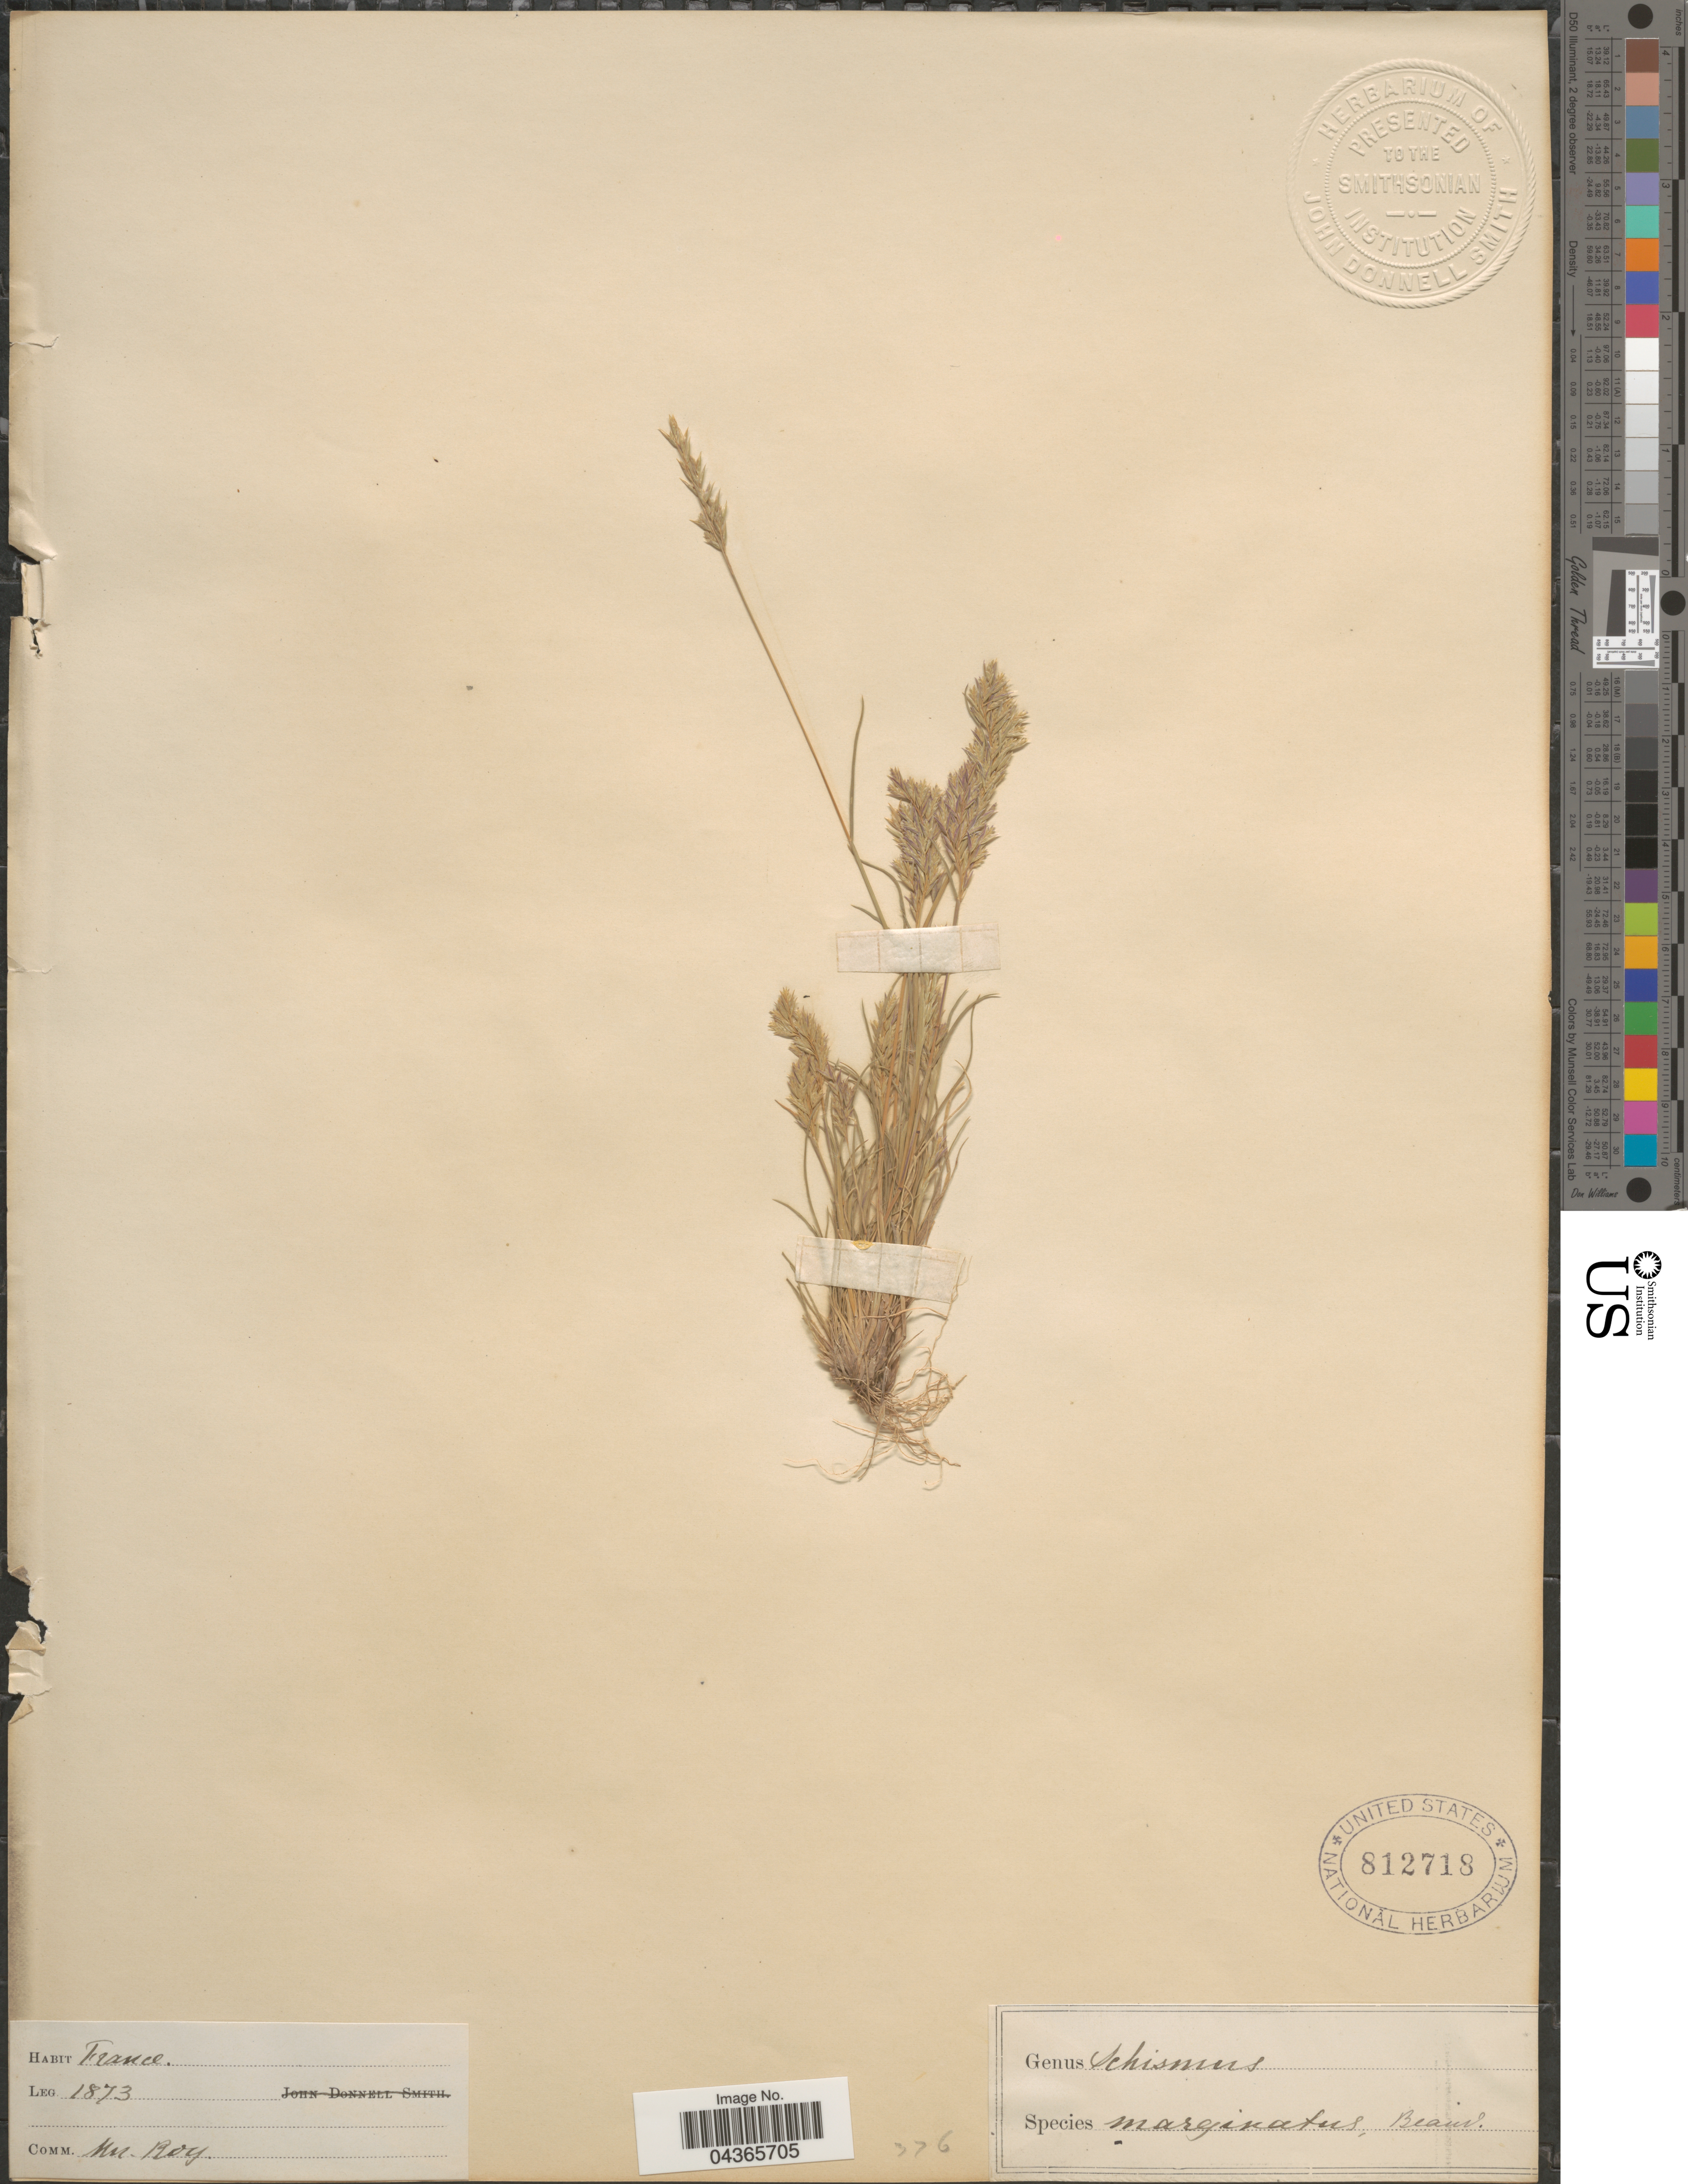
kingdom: Plantae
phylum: Tracheophyta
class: Liliopsida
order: Poales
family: Poaceae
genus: Schismus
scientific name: Schismus barbatus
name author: (L.) Thell.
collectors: Roy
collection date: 1873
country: France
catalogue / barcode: US 812718